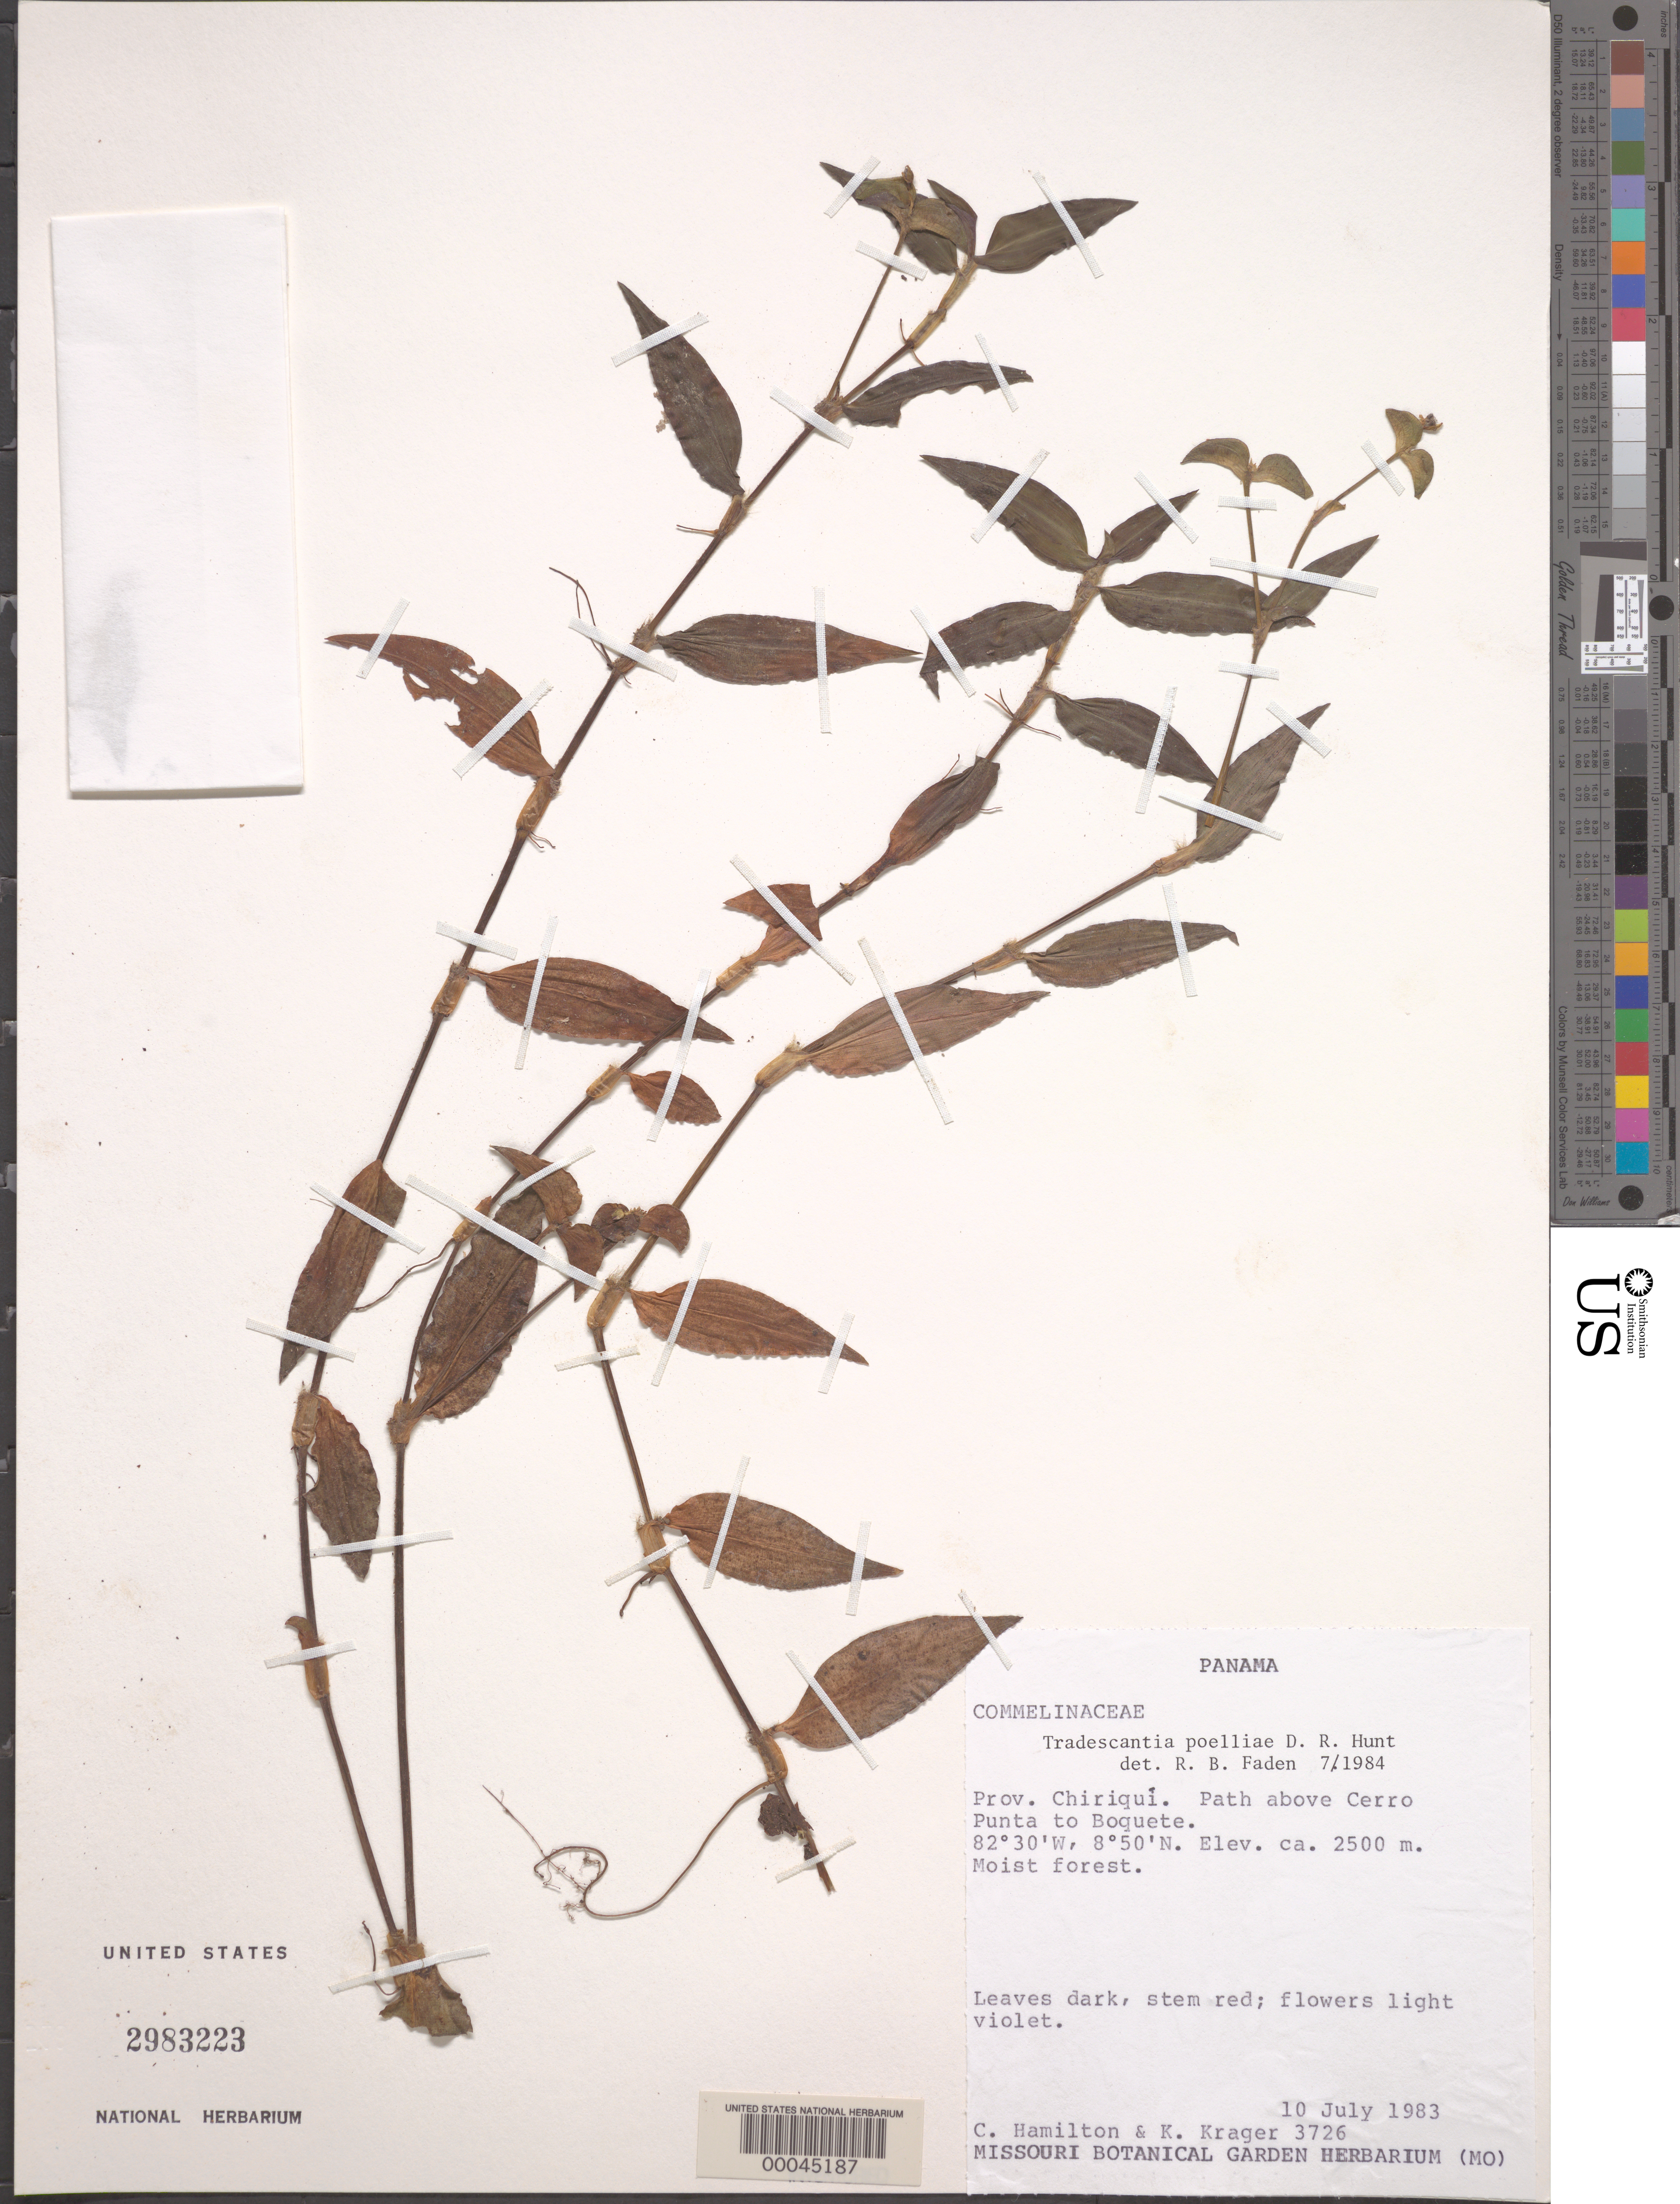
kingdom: Plantae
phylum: Tracheophyta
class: Liliopsida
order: Commelinales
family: Commelinaceae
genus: Tradescantia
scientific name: Tradescantia poelliae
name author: D.R. Hunt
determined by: Faden, Robert B., (US), Smithsonian Institution - National Museum of Natural History (UNITED STATES)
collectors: C. Hamilton & K. Kraeger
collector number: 3726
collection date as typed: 10 Jul 1983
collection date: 1983-07-10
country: Panama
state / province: Chiriquí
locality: Above Cerro Punta, towards Boquete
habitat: Moist forest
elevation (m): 2500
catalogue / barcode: US 2983223